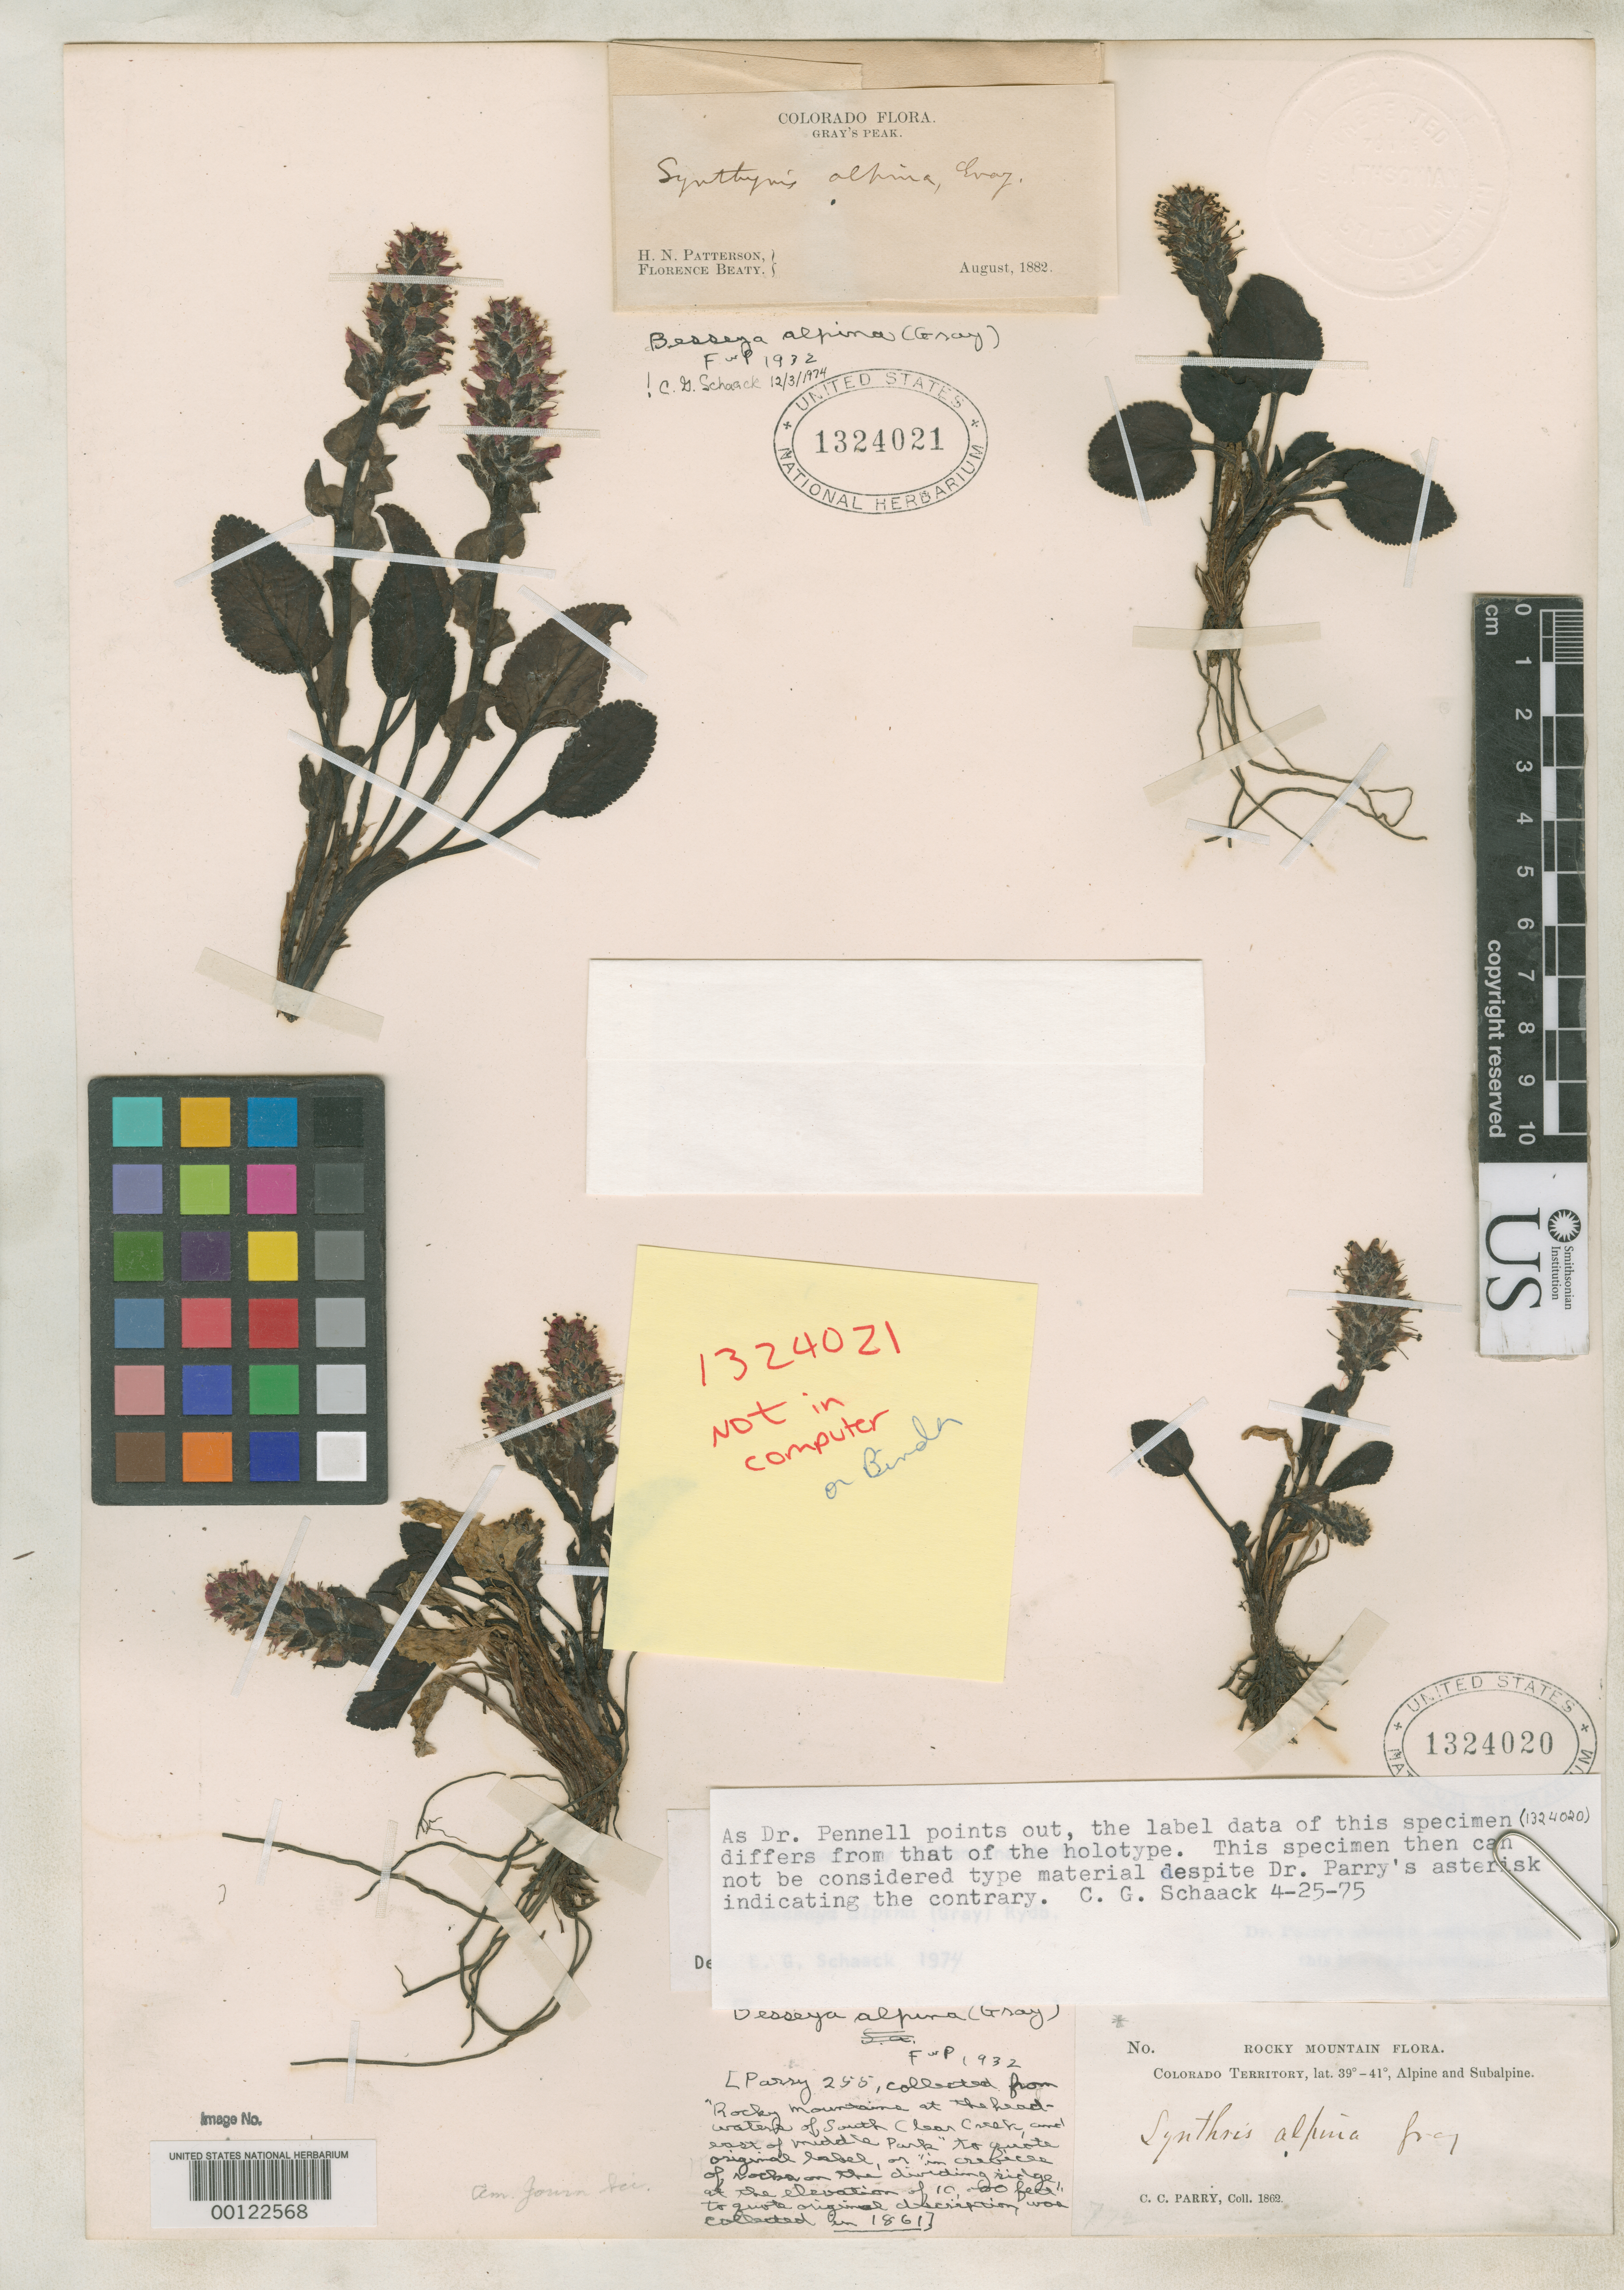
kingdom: Plantae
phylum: Tracheophyta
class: Magnoliopsida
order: Lamiales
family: Plantaginaceae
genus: Synthyris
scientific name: Synthyris alpina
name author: A. Gray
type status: Isotype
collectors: C. C. Parry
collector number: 255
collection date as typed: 1861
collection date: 1861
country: United States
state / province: Colorado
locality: South Clear Cr.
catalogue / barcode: US 1324020